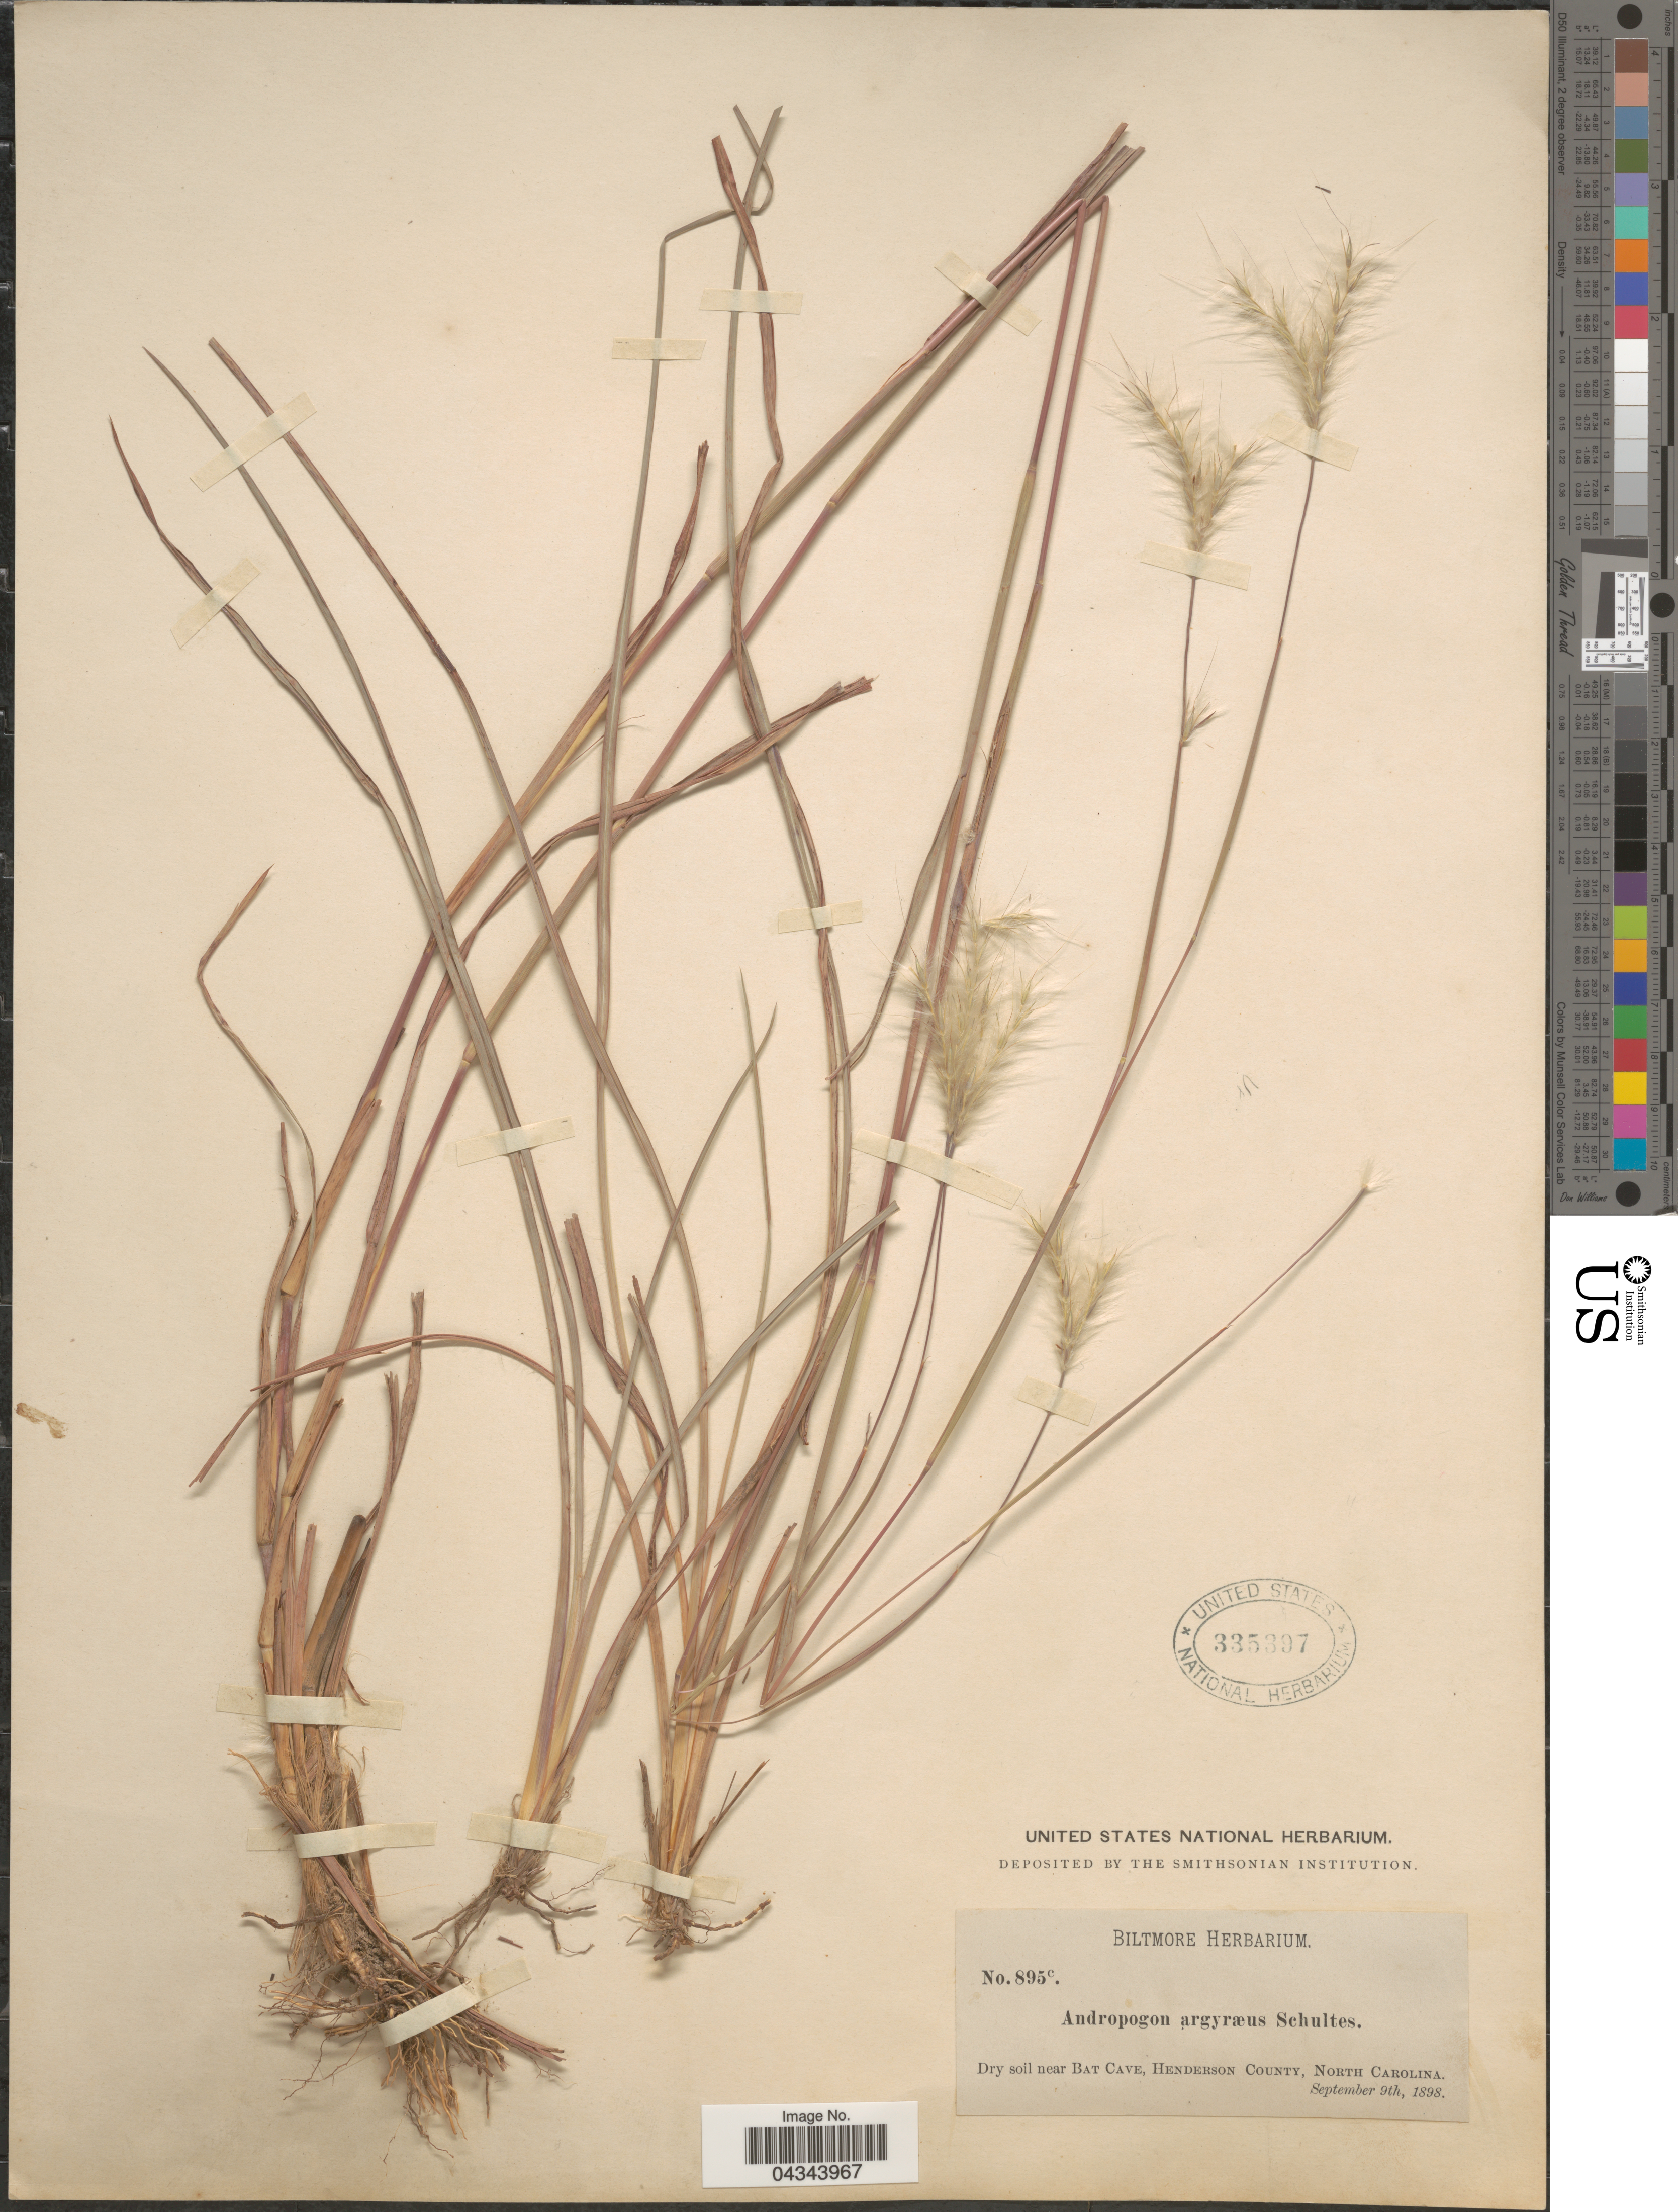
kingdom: Plantae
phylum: Tracheophyta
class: Liliopsida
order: Poales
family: Poaceae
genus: Andropogon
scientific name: Andropogon ternarius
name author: Michx.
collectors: ex herb. Biltmore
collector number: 895c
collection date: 1898-09-09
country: United States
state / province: North Carolina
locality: Dry soil near Bat Cave, Henderson County.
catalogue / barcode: US 335397